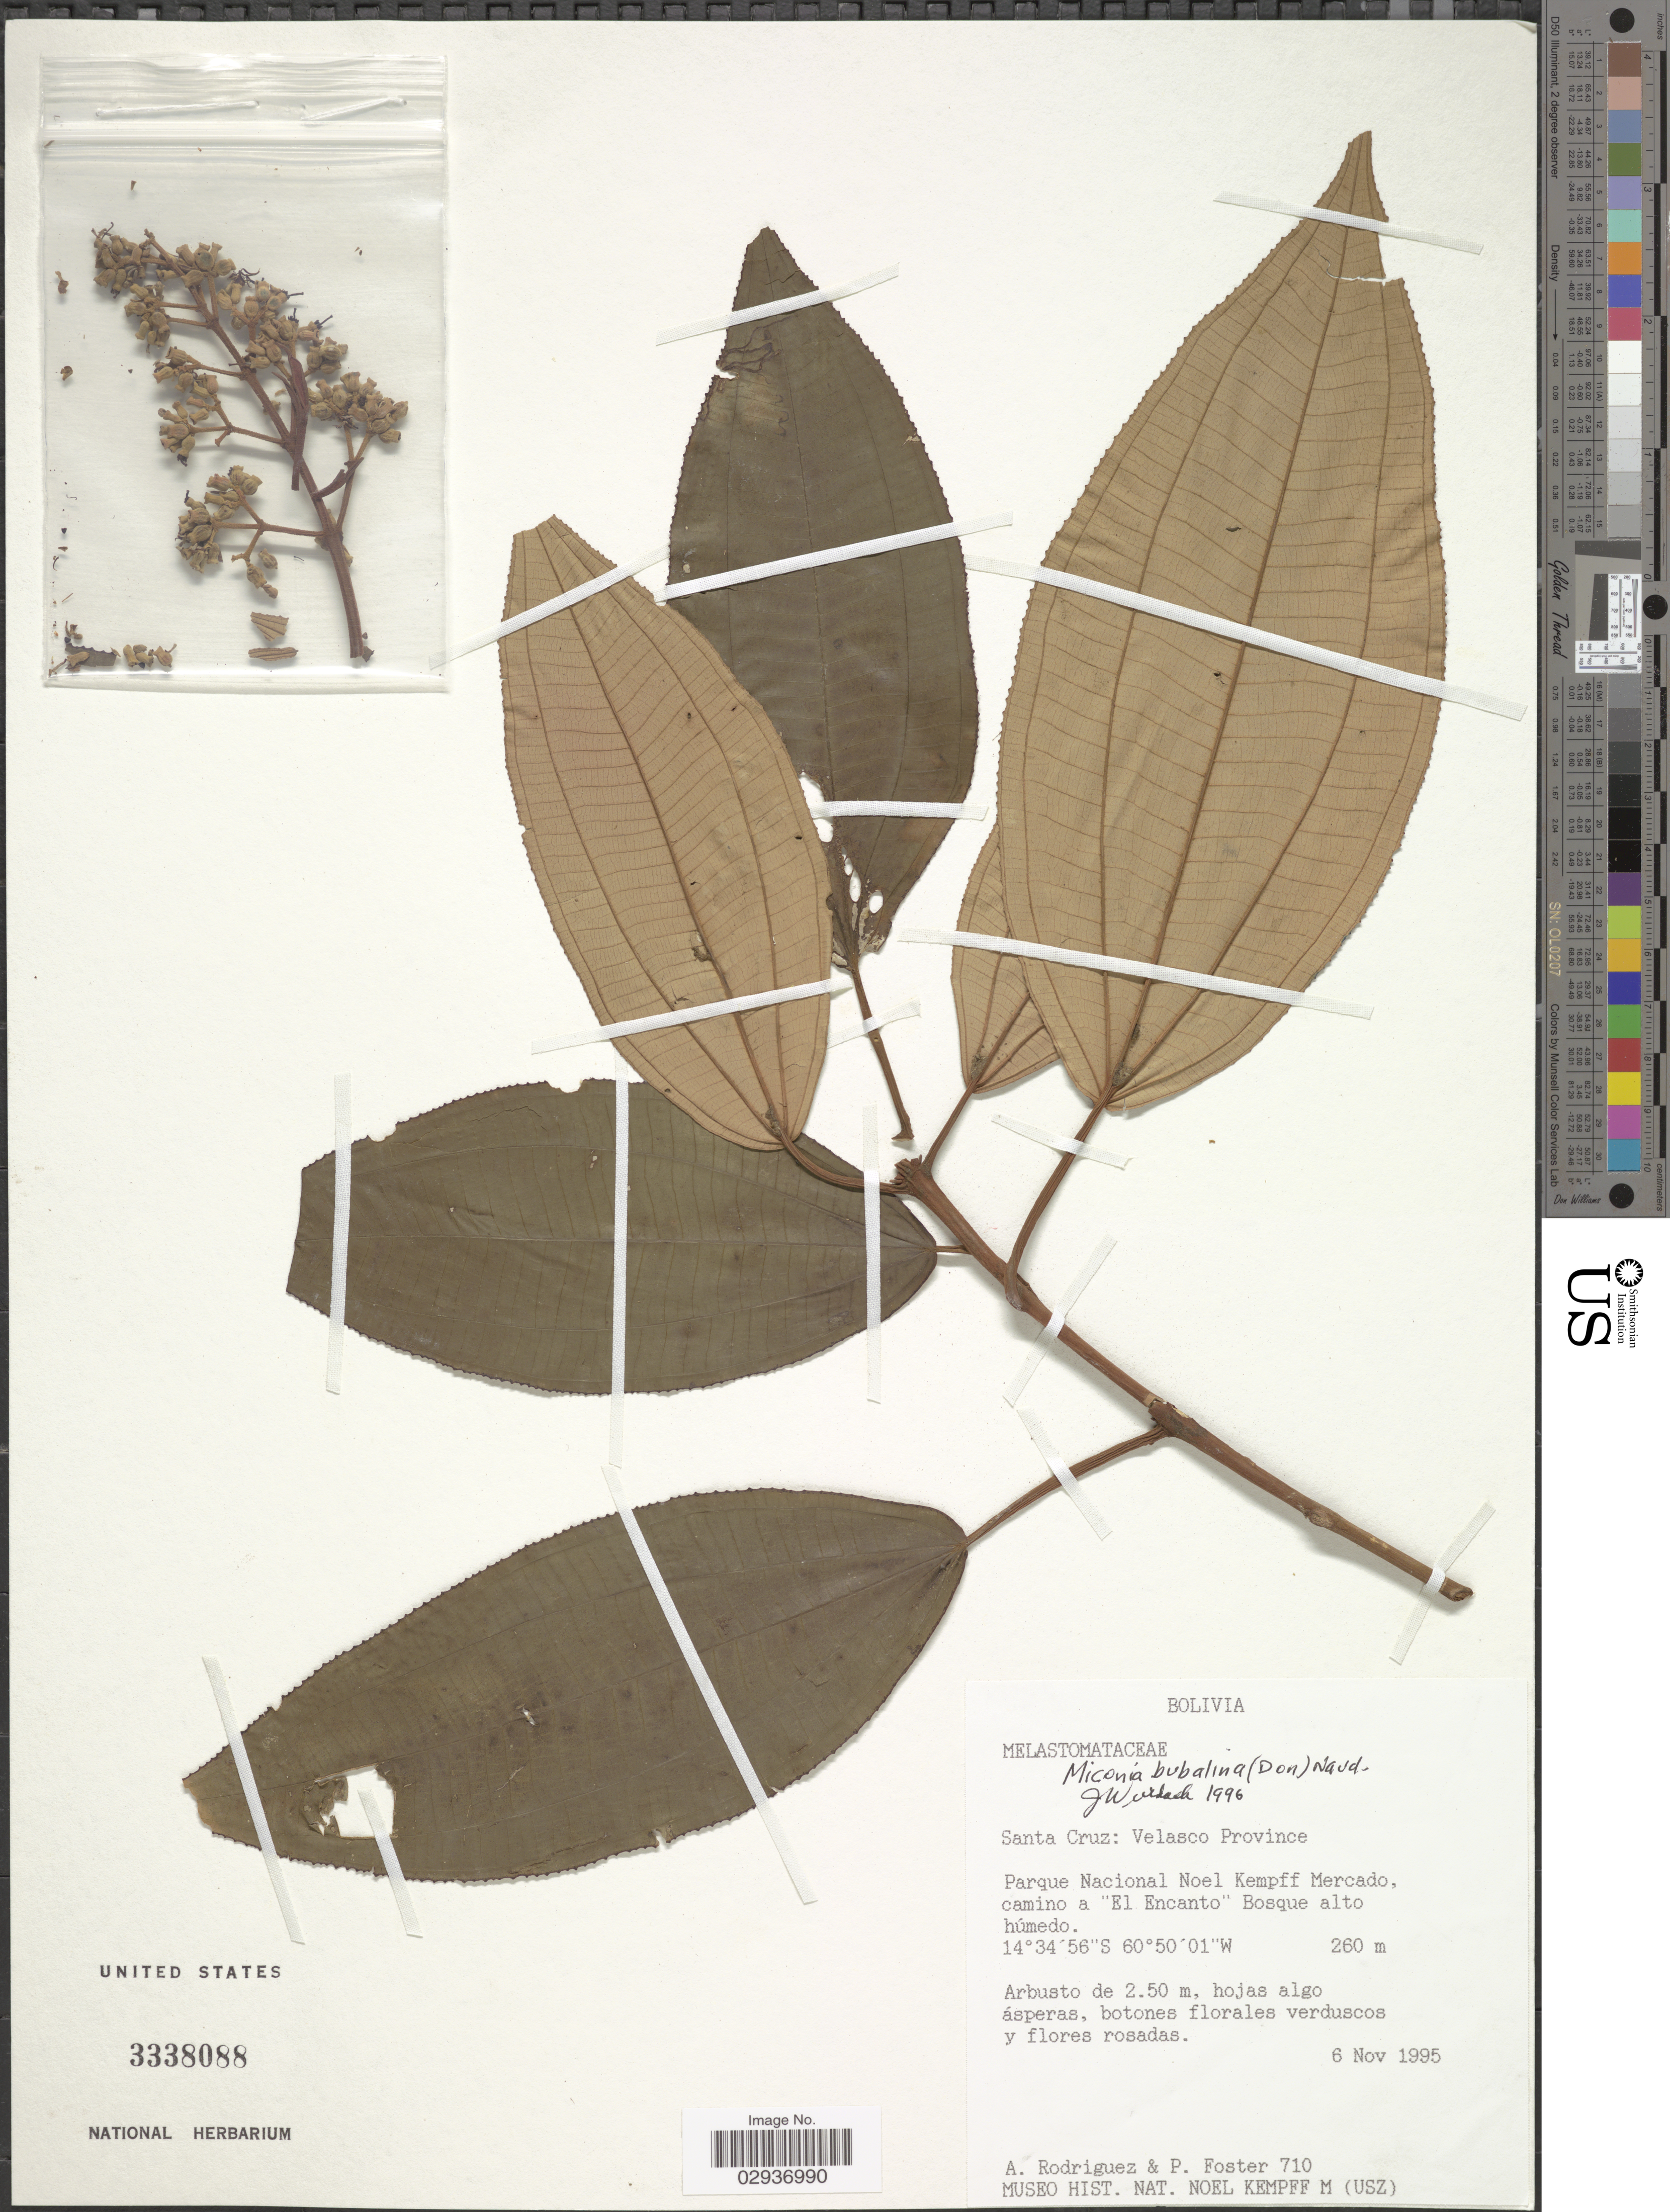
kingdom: Plantae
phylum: Tracheophyta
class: Magnoliopsida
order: Myrtales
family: Melastomataceae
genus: Miconia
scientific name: Miconia bubalina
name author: Naudin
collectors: A. Rodriguez & P. Foster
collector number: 710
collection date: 1995-11-06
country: Bolivia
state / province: Santa Cruz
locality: Santa Cruz: Velasco Province. Parque Nacional Noel Kempff Mercado, camino a "El Encanto".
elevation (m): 260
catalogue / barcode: US 3338088